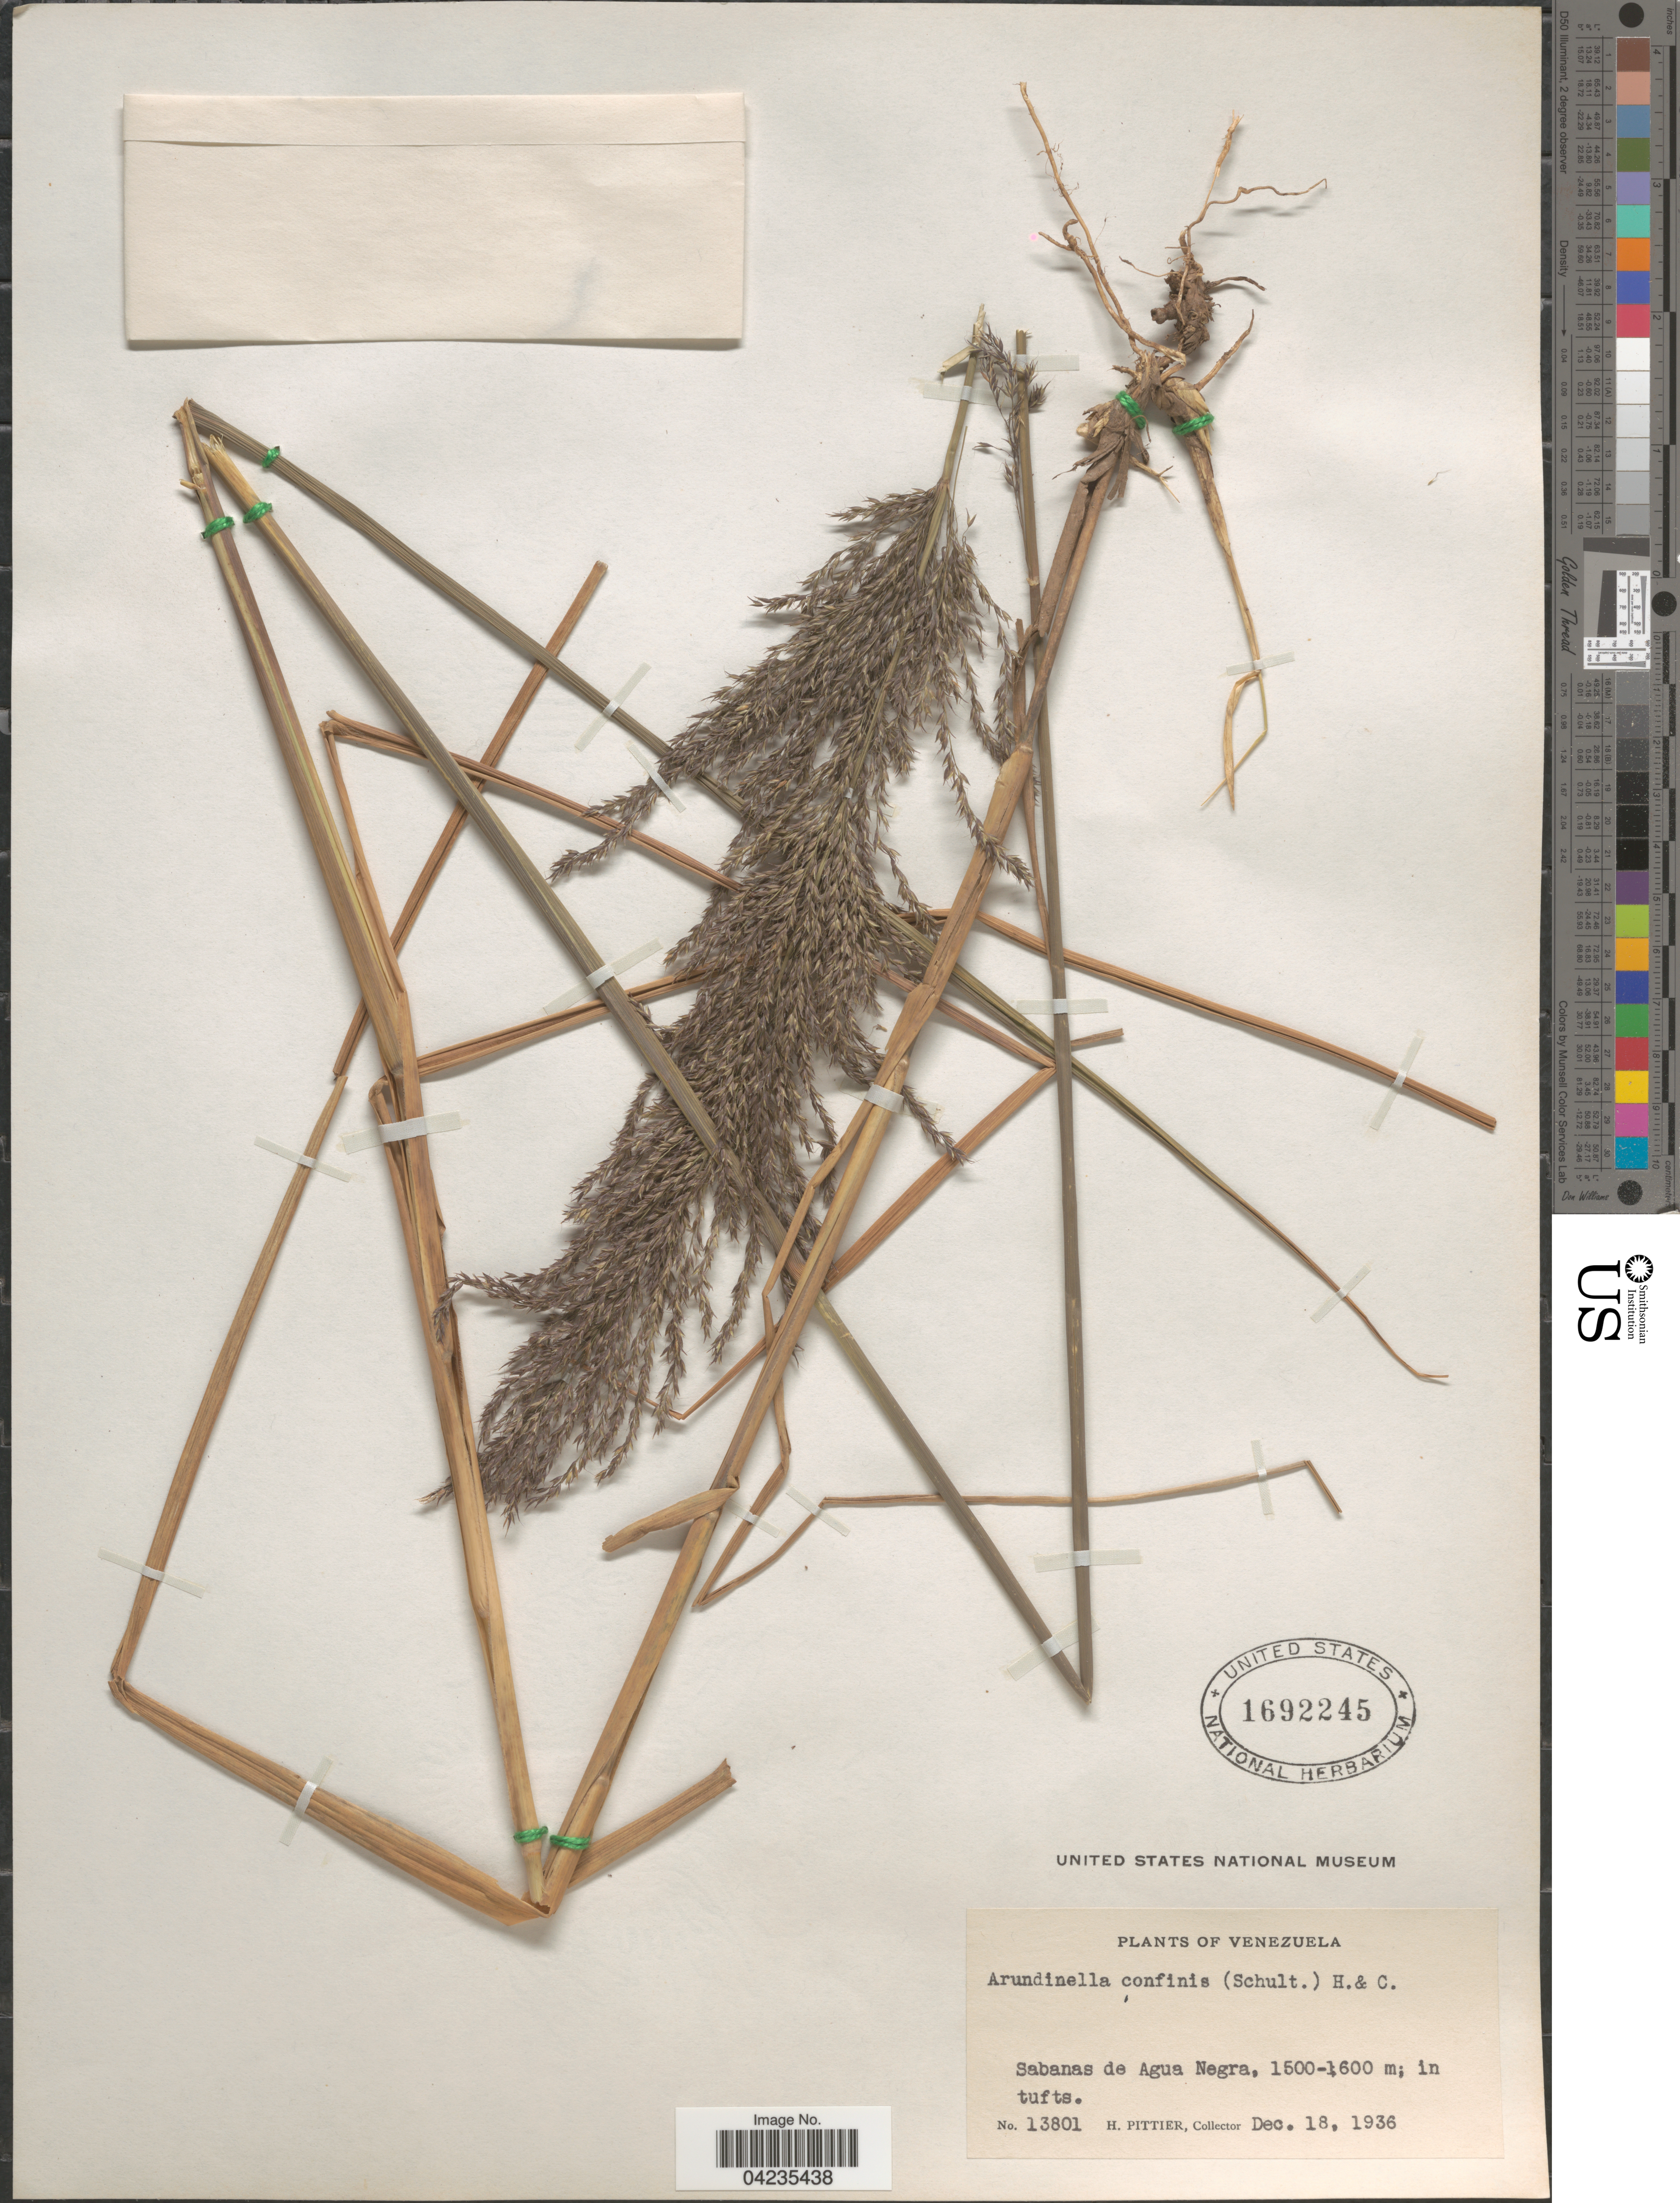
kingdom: Plantae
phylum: Tracheophyta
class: Liliopsida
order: Poales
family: Poaceae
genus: Arundinella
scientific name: Arundinella hispida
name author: (Humb. & Bonpl. ex Willd.) Kuntze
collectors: H. F. Pittier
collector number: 13801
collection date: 1936-12-18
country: Venezuela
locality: Sabanas de Agua Negra.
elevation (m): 1500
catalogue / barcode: US 1692245